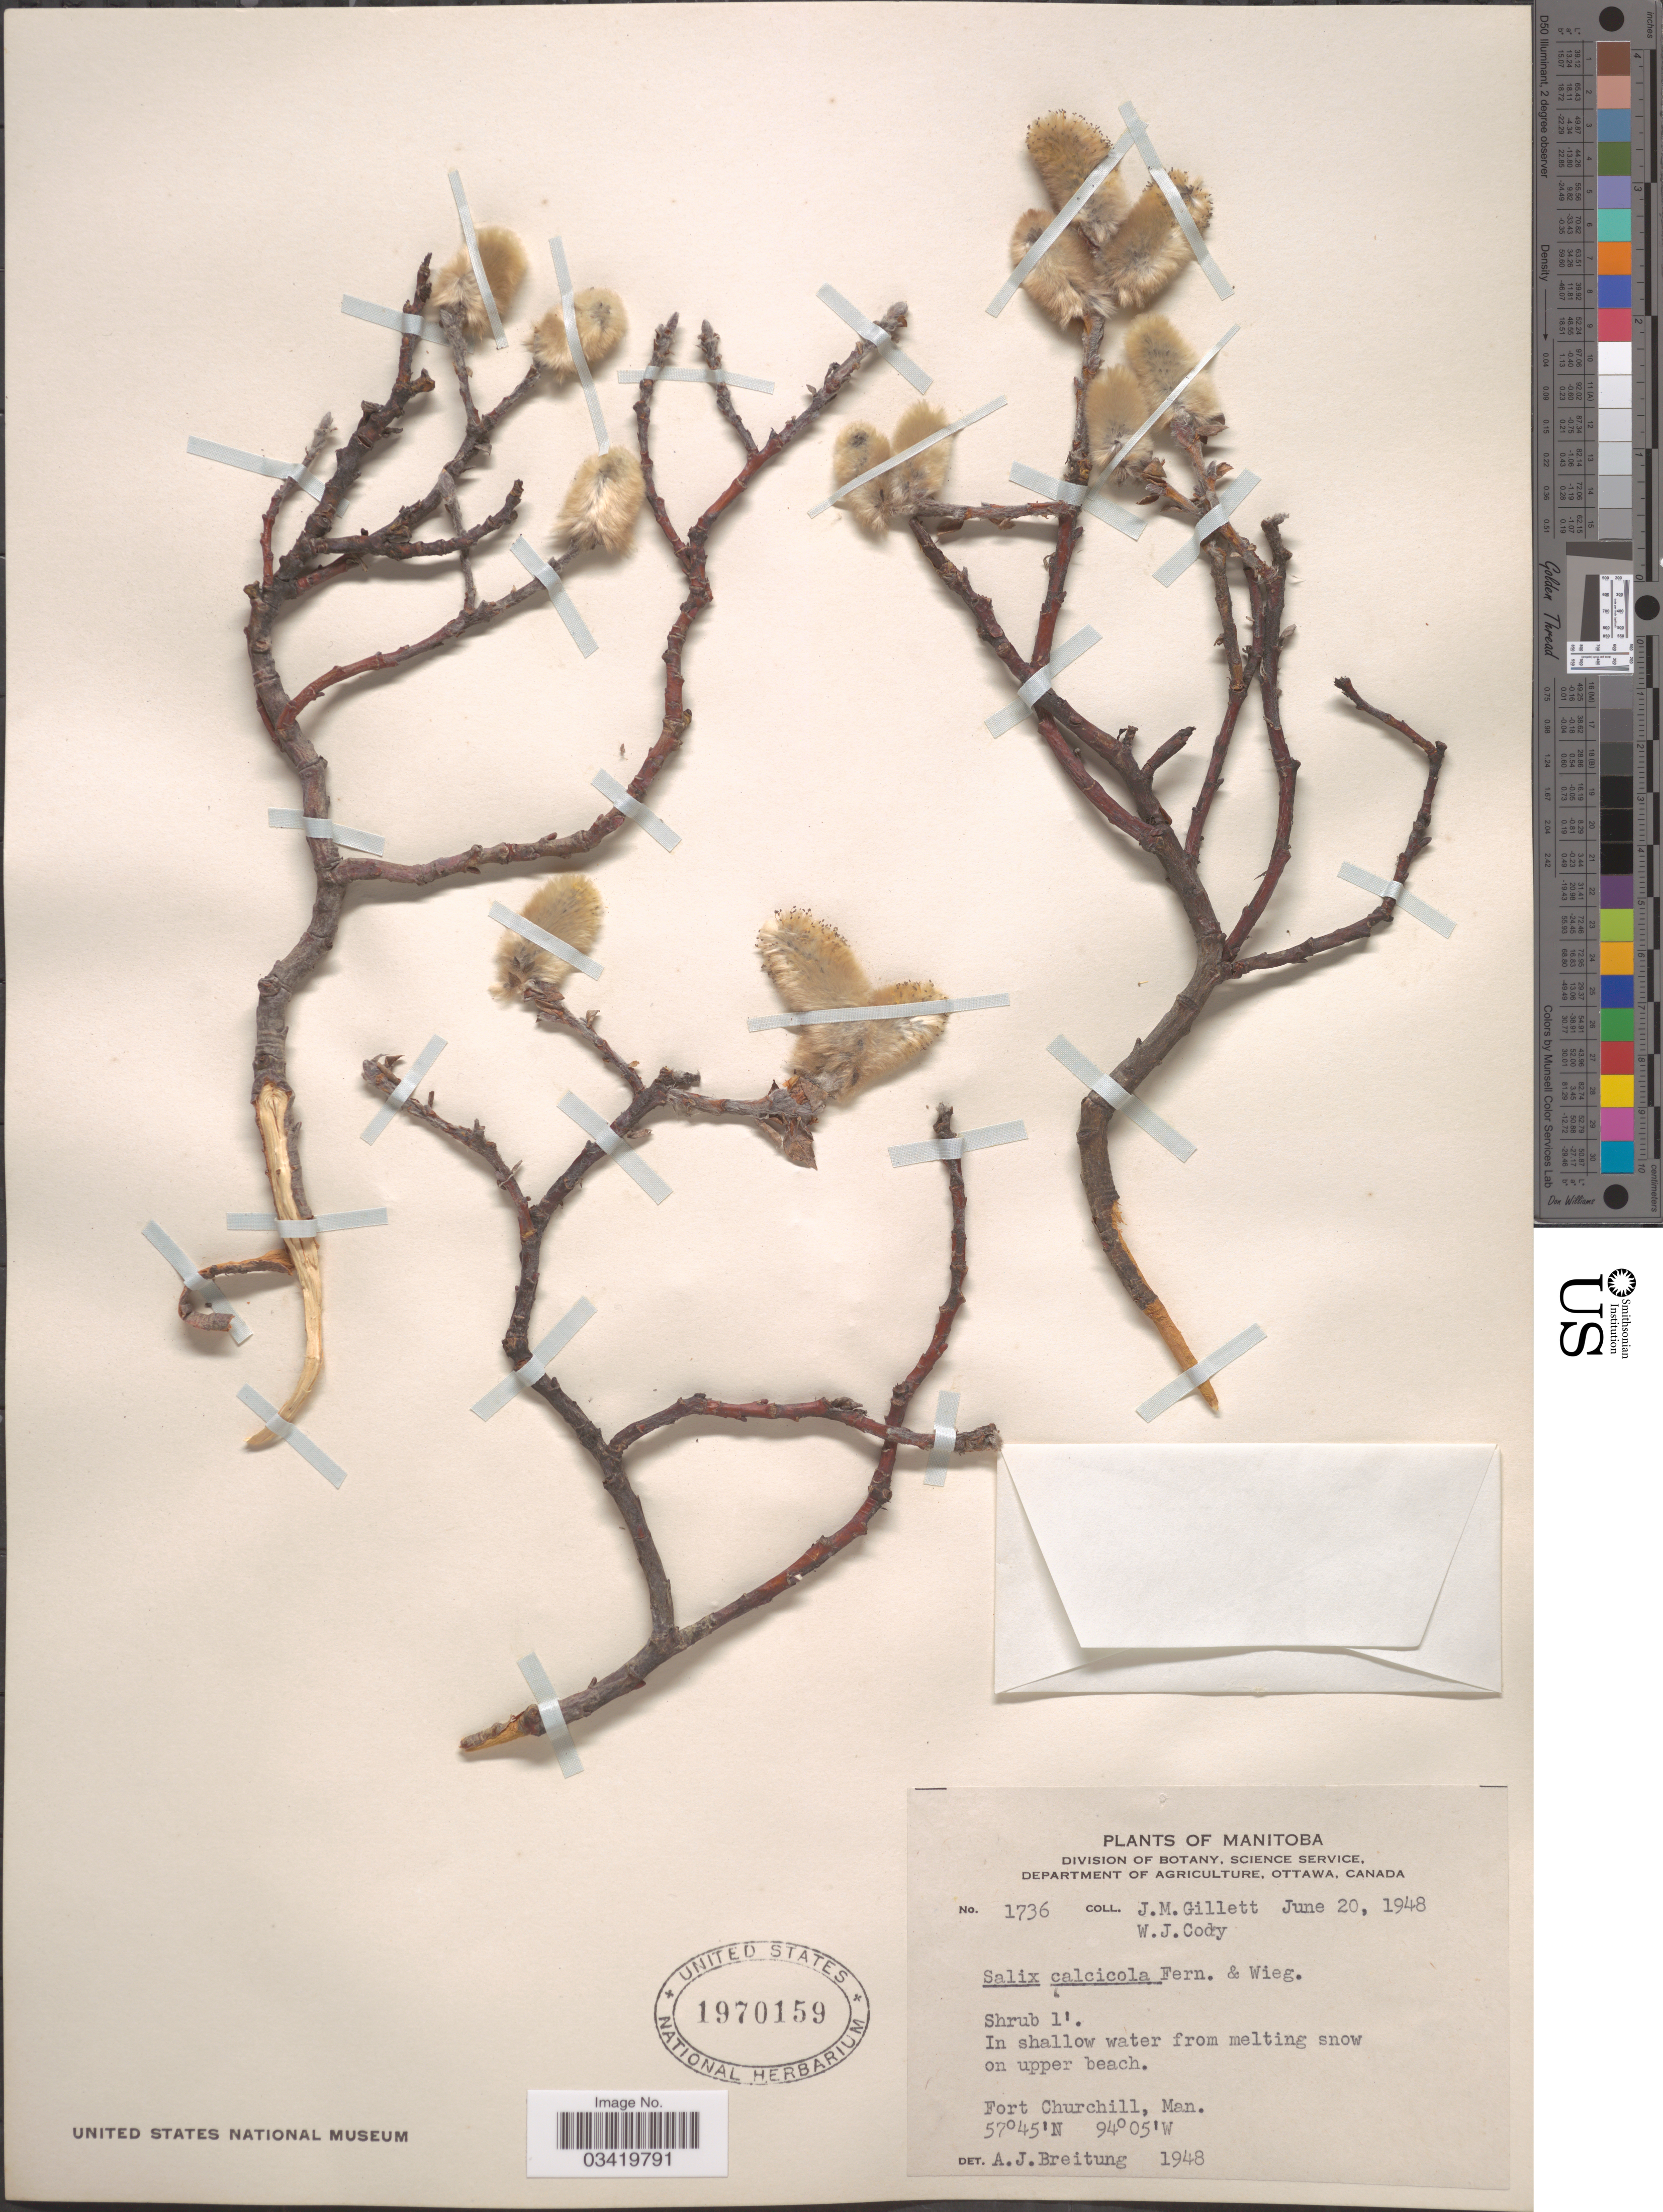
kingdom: Plantae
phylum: Tracheophyta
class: Magnoliopsida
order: Malpighiales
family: Salicaceae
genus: Salix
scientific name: Salix calcicola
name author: Fernald & Wiegand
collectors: J. M. Gillett & W. Cody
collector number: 1736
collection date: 1948-06-20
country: Canada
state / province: Manitoba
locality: Fort Churchill.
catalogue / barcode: US 1970159